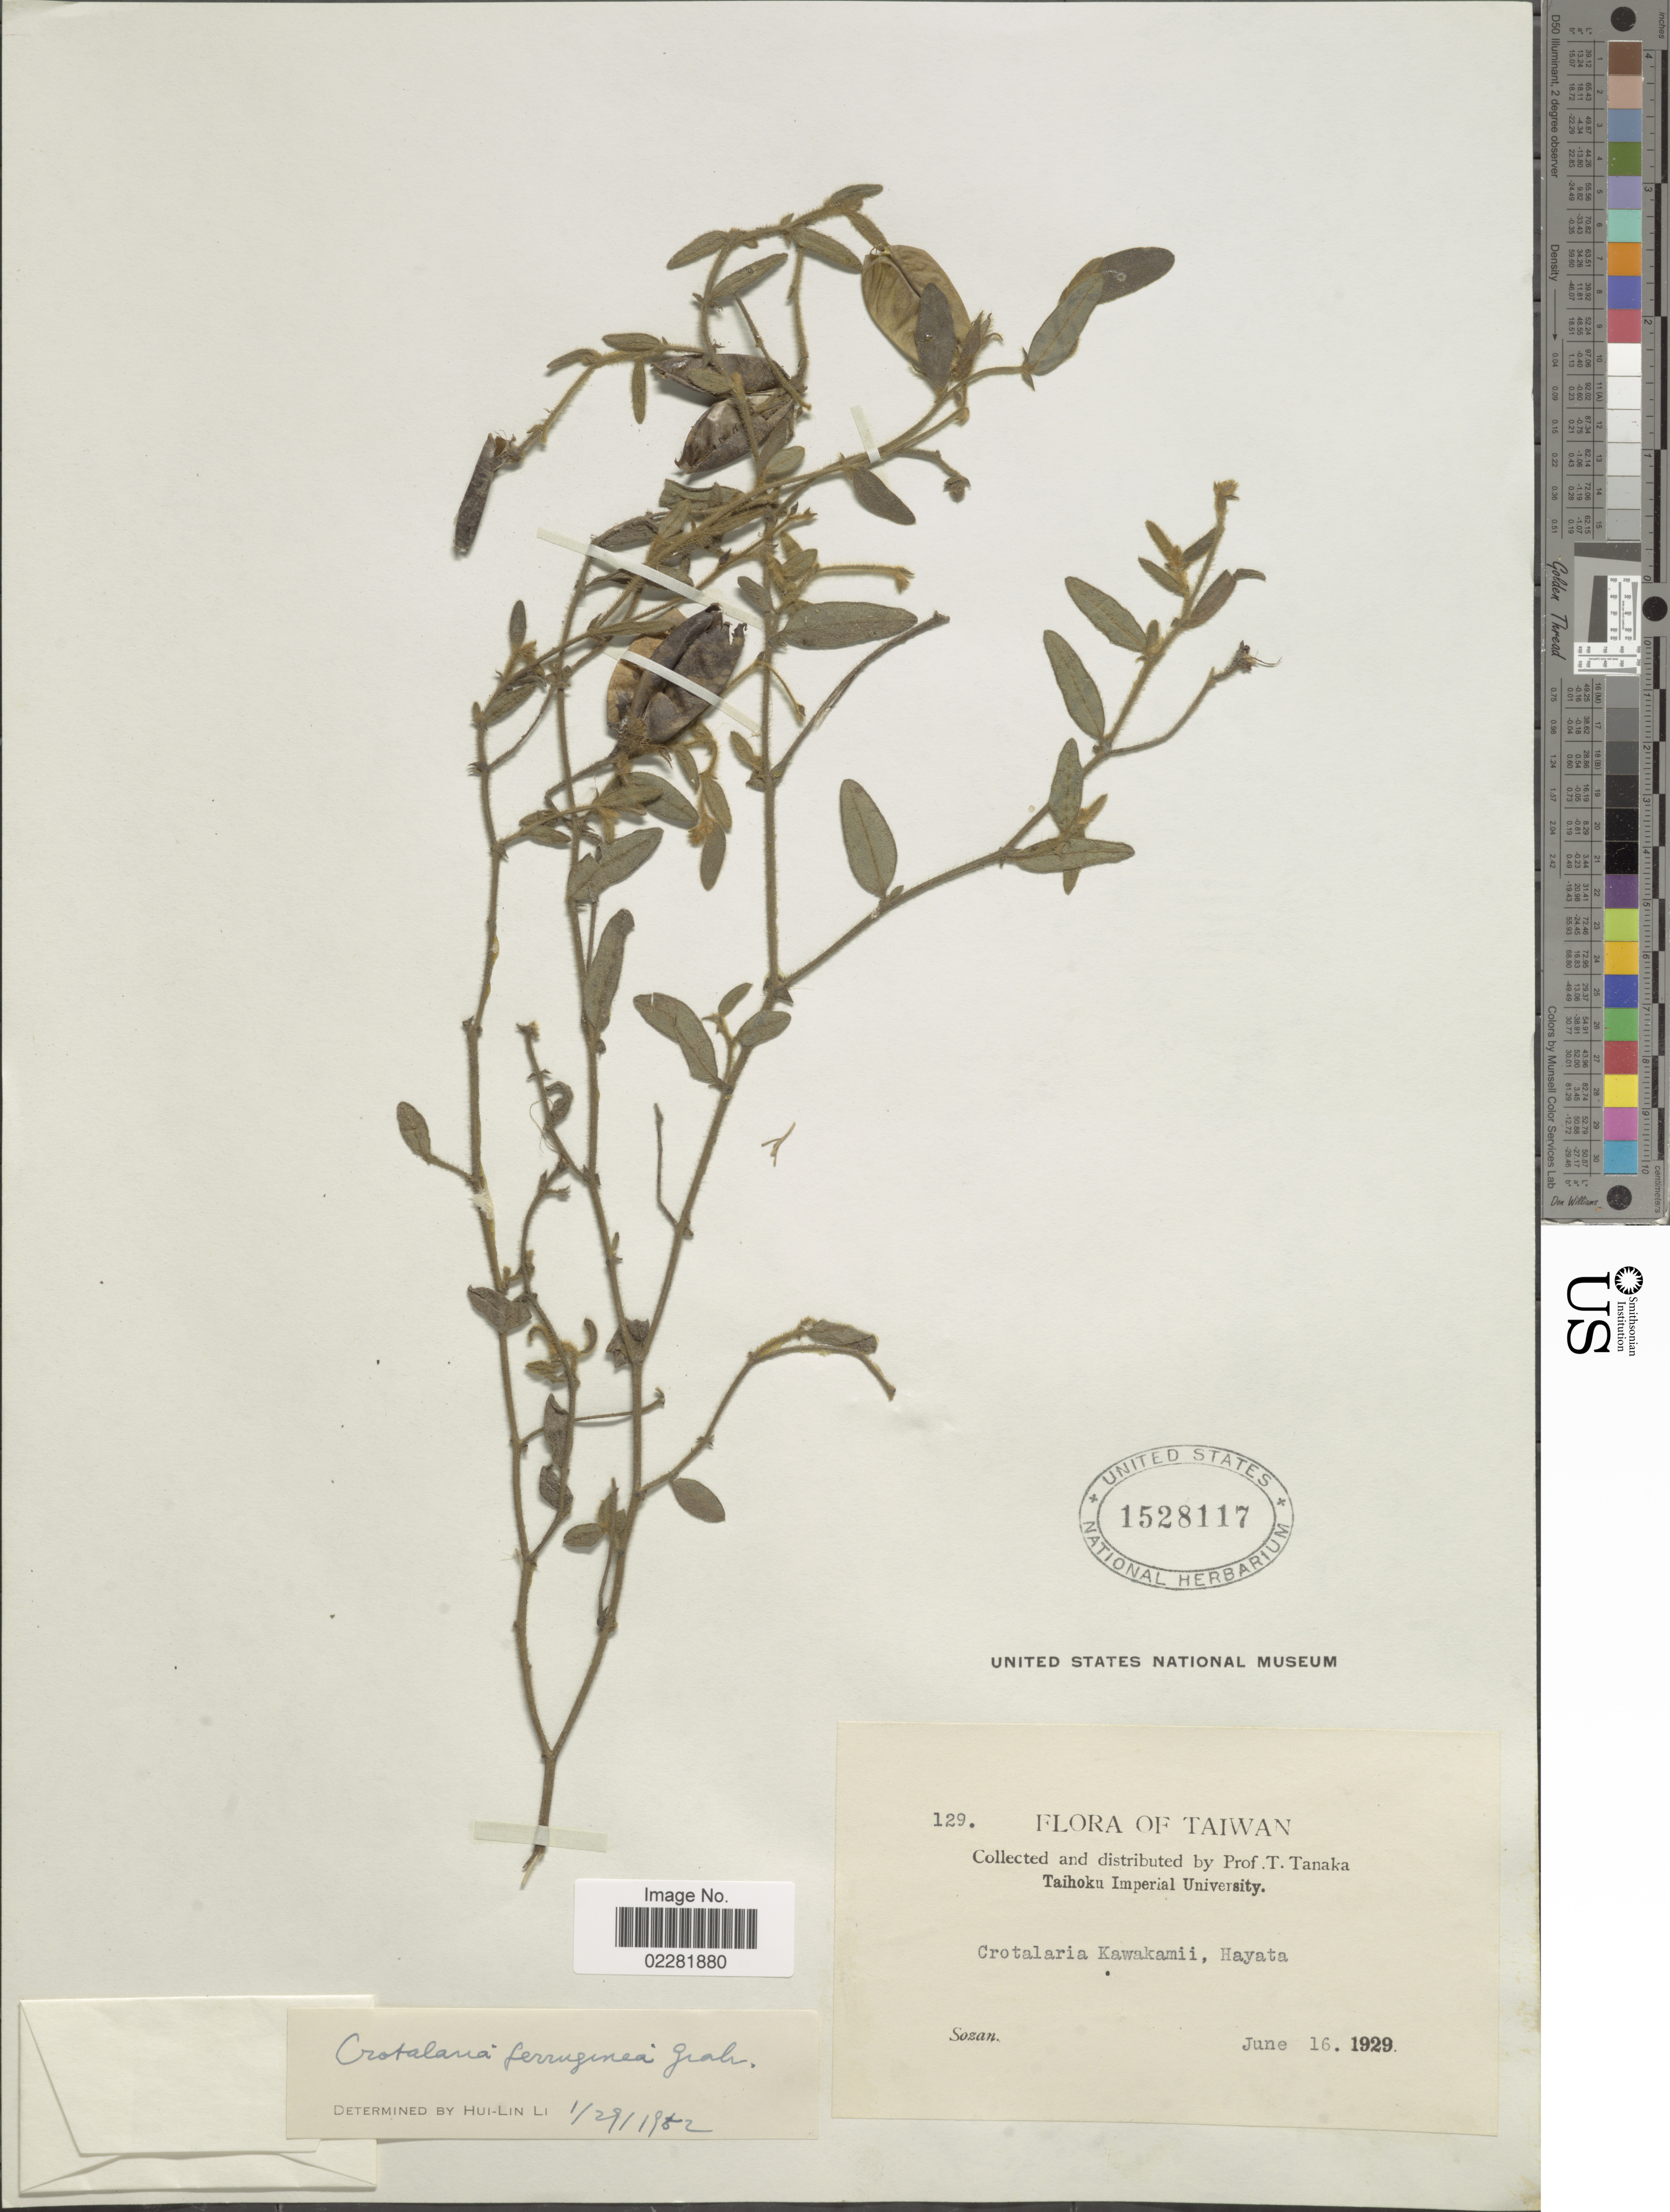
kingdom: Plantae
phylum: Tracheophyta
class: Magnoliopsida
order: Fabales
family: Fabaceae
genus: Crotalaria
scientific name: Crotalaria ferruginea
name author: Graham ex Benth.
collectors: T. Tanaka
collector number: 129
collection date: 1929-06-16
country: Taiwan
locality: Sozan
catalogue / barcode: US 1528117